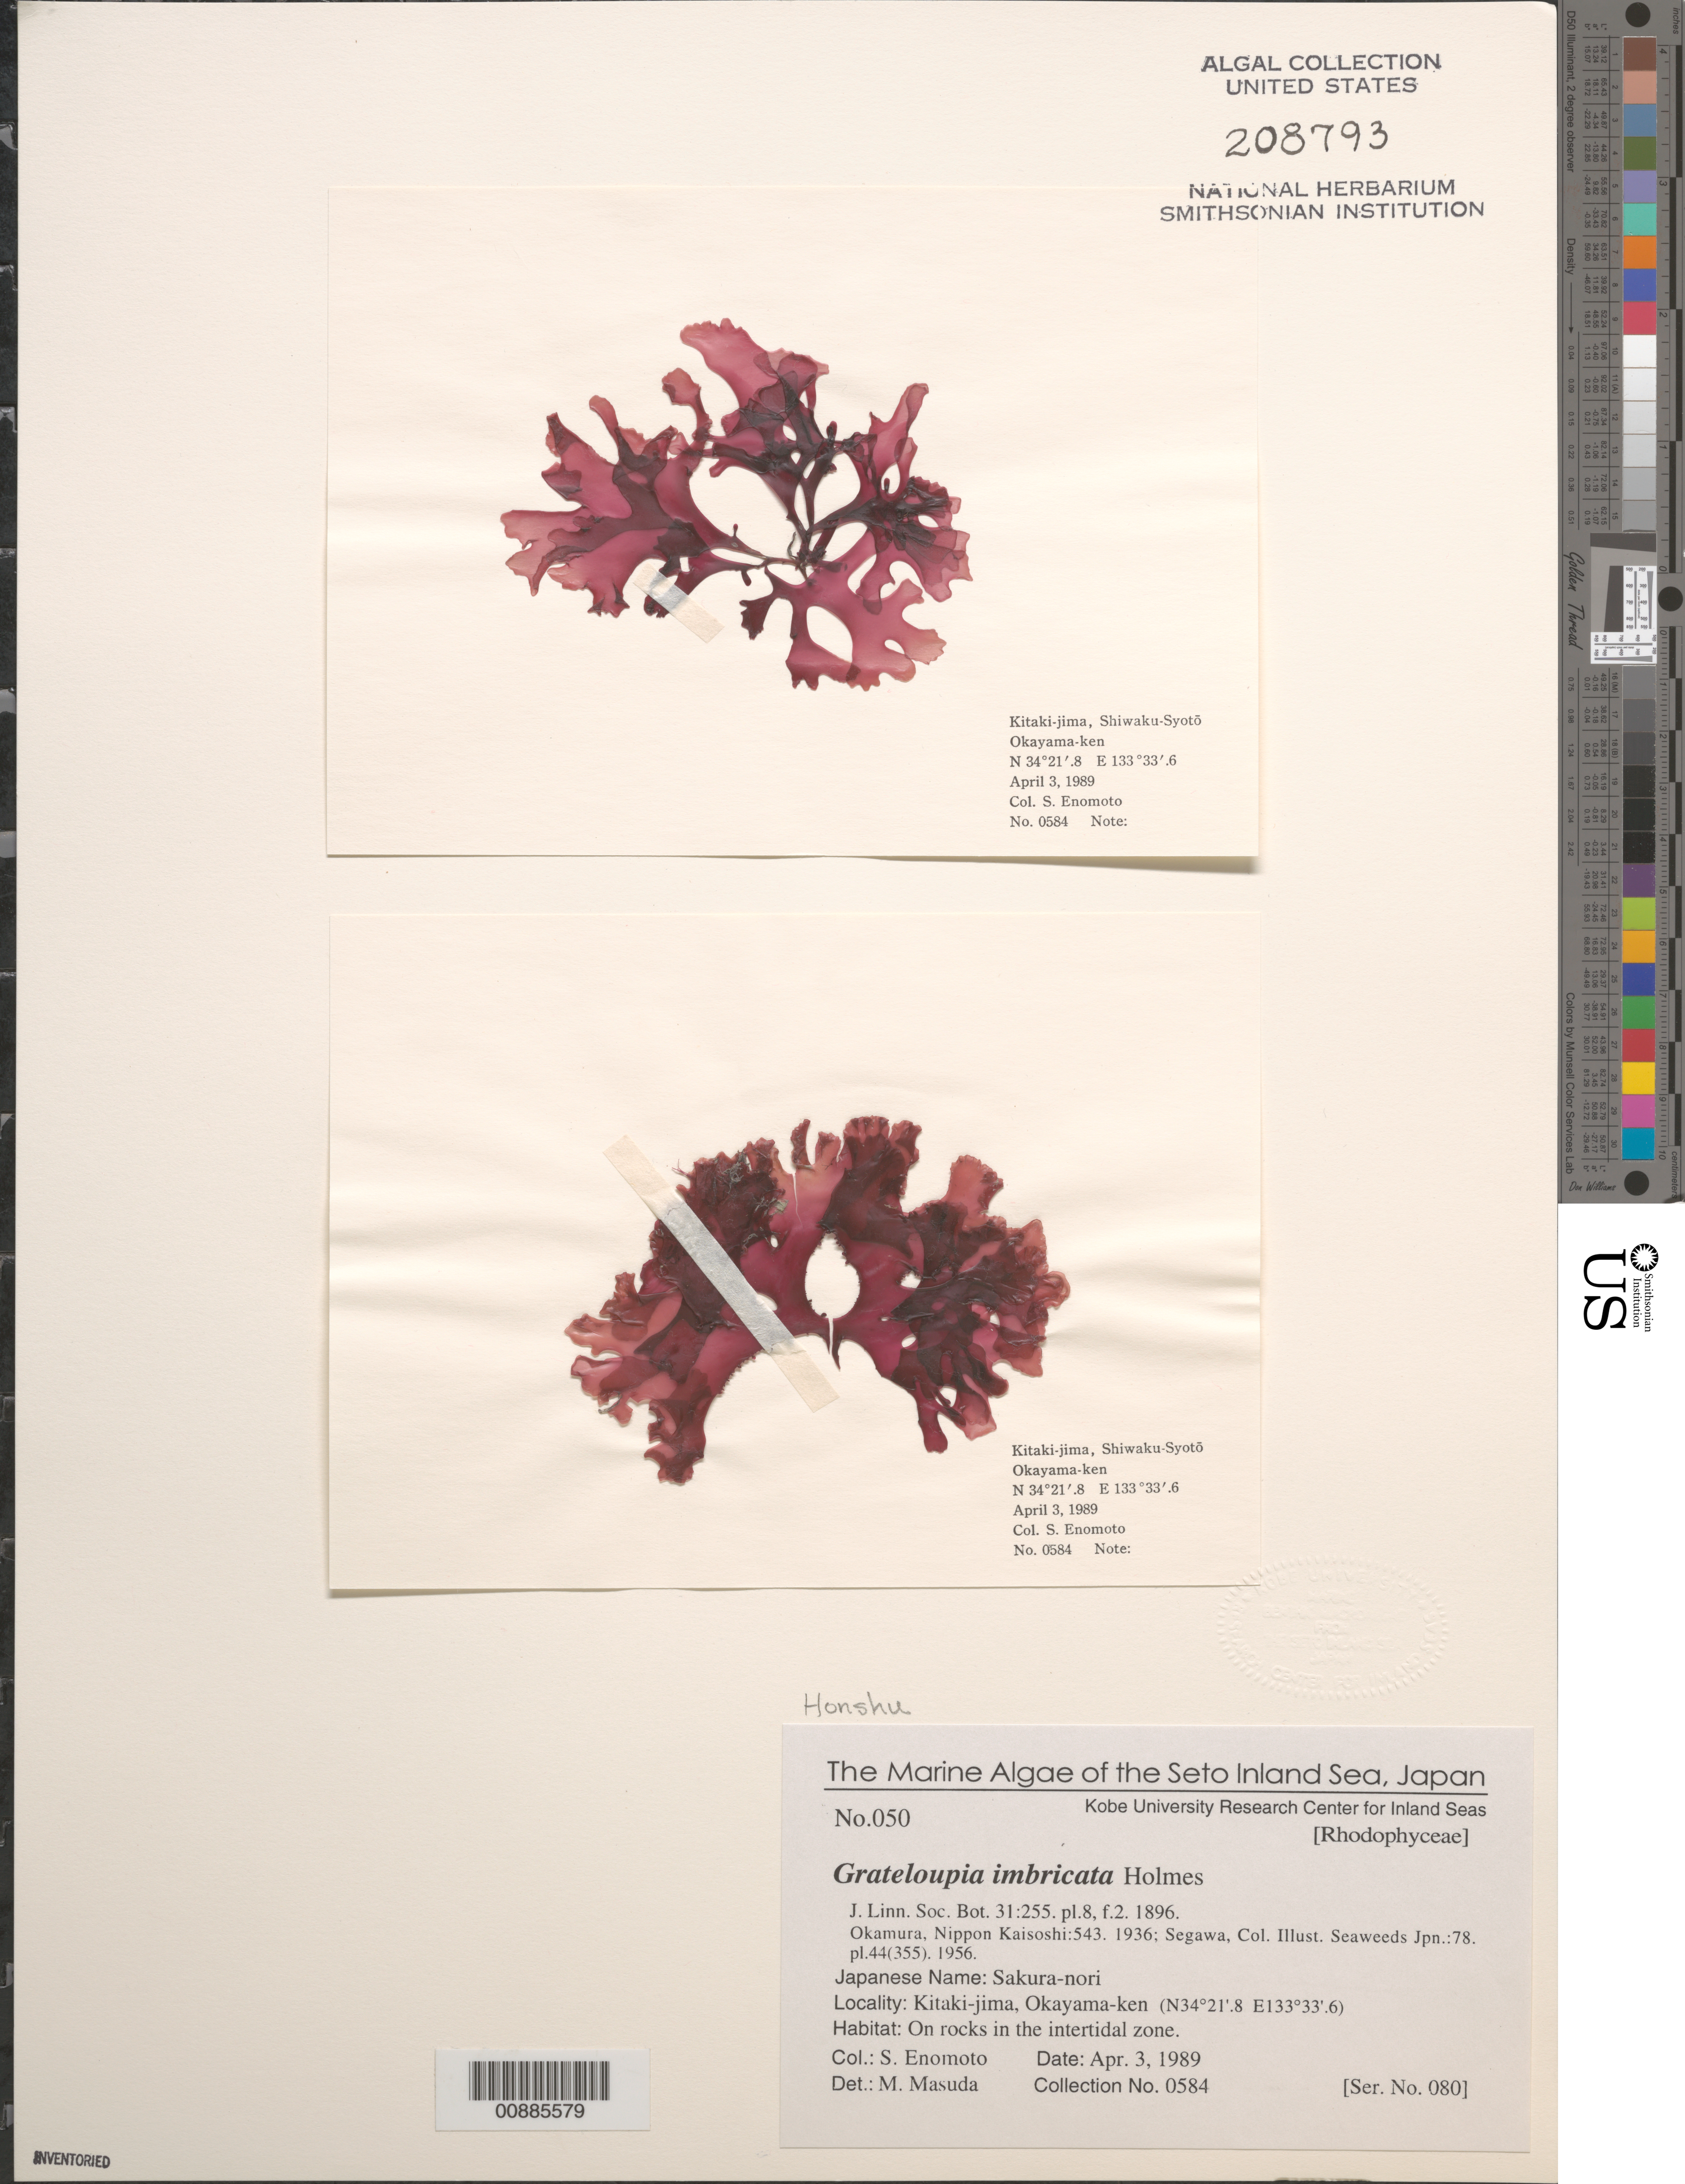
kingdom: Plantae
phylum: Rhodophyta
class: Florideophyceae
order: Halymeniales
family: Halymeniaceae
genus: Grateloupia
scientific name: Grateloupia imbricata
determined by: Masuda, Michio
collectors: S. Enomoto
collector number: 0584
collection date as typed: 03 Apr 1989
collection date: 1989-04-03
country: Japan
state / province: Okayama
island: Honshu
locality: Kitaki-jima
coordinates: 34 21.8' N, 133 33.6' E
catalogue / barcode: US 208793